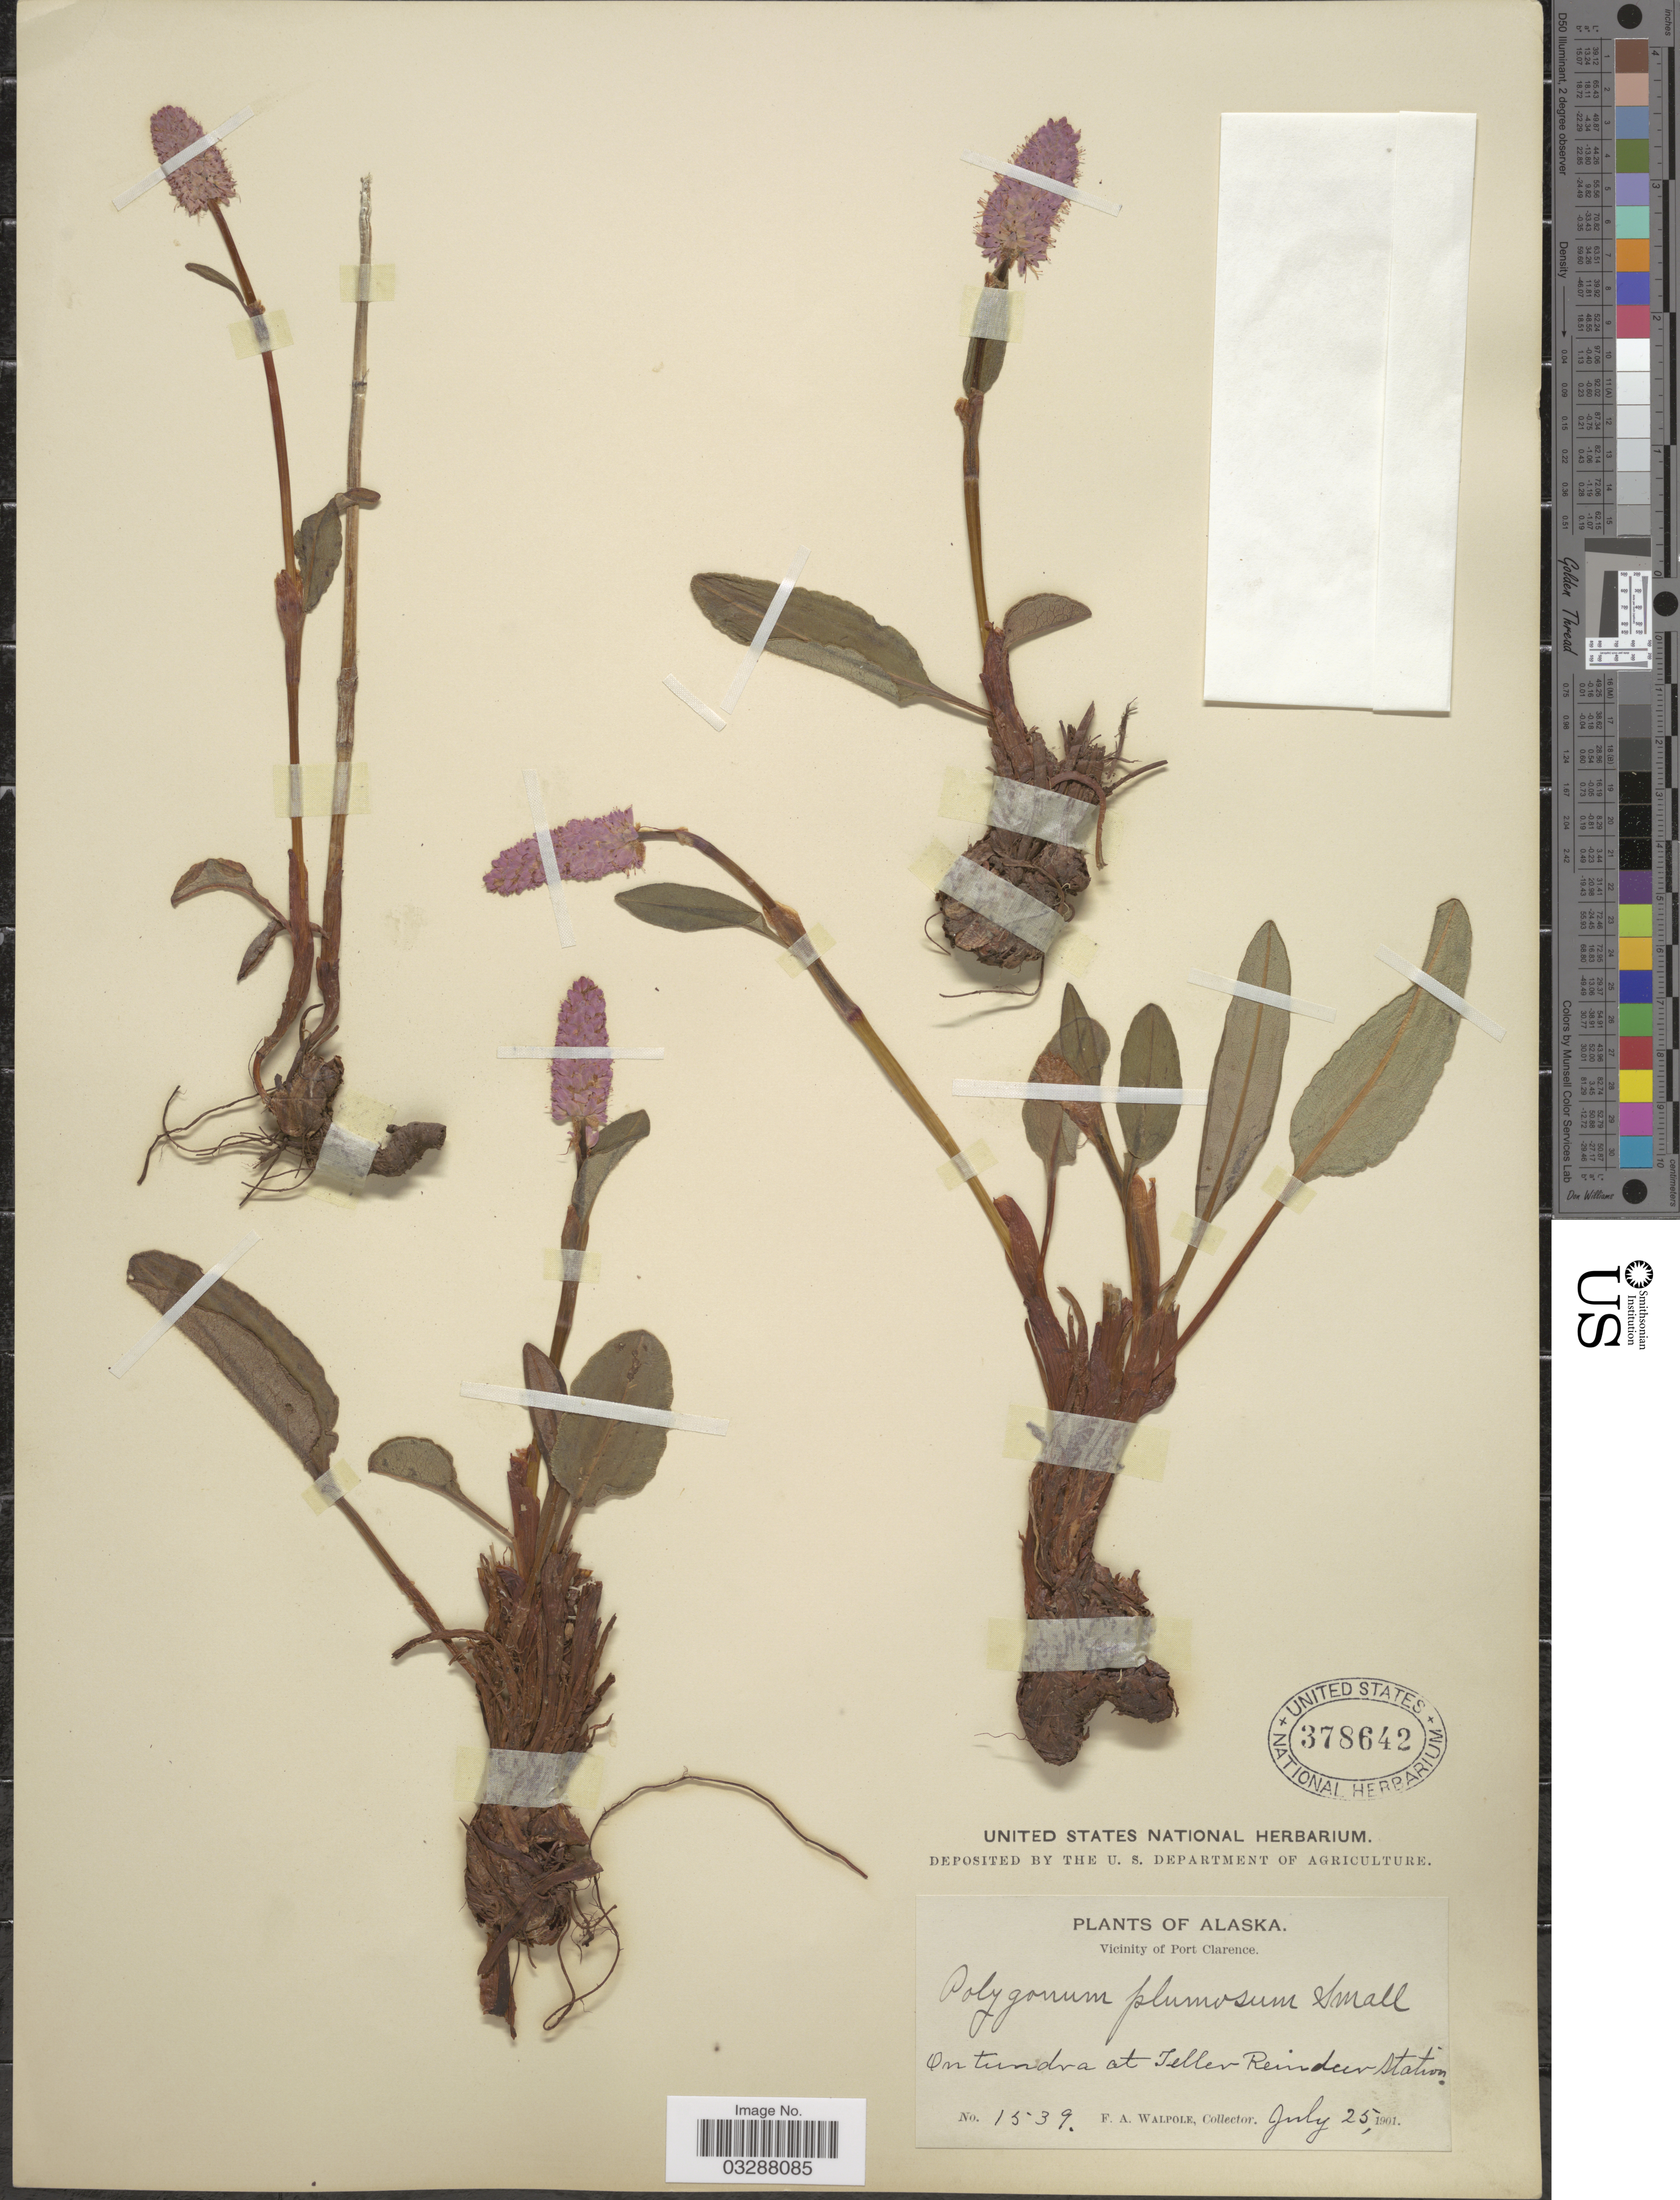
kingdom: Plantae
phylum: Tracheophyta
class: Magnoliopsida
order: Caryophyllales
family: Polygonaceae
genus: Bistorta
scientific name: Bistorta plumosa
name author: (Small) Greene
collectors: F. Walpole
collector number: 1539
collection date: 1901-07-25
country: United States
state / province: Alaska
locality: Vicinity of Port Clarence. On tundra at Teller Reindeer Station.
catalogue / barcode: US 378642